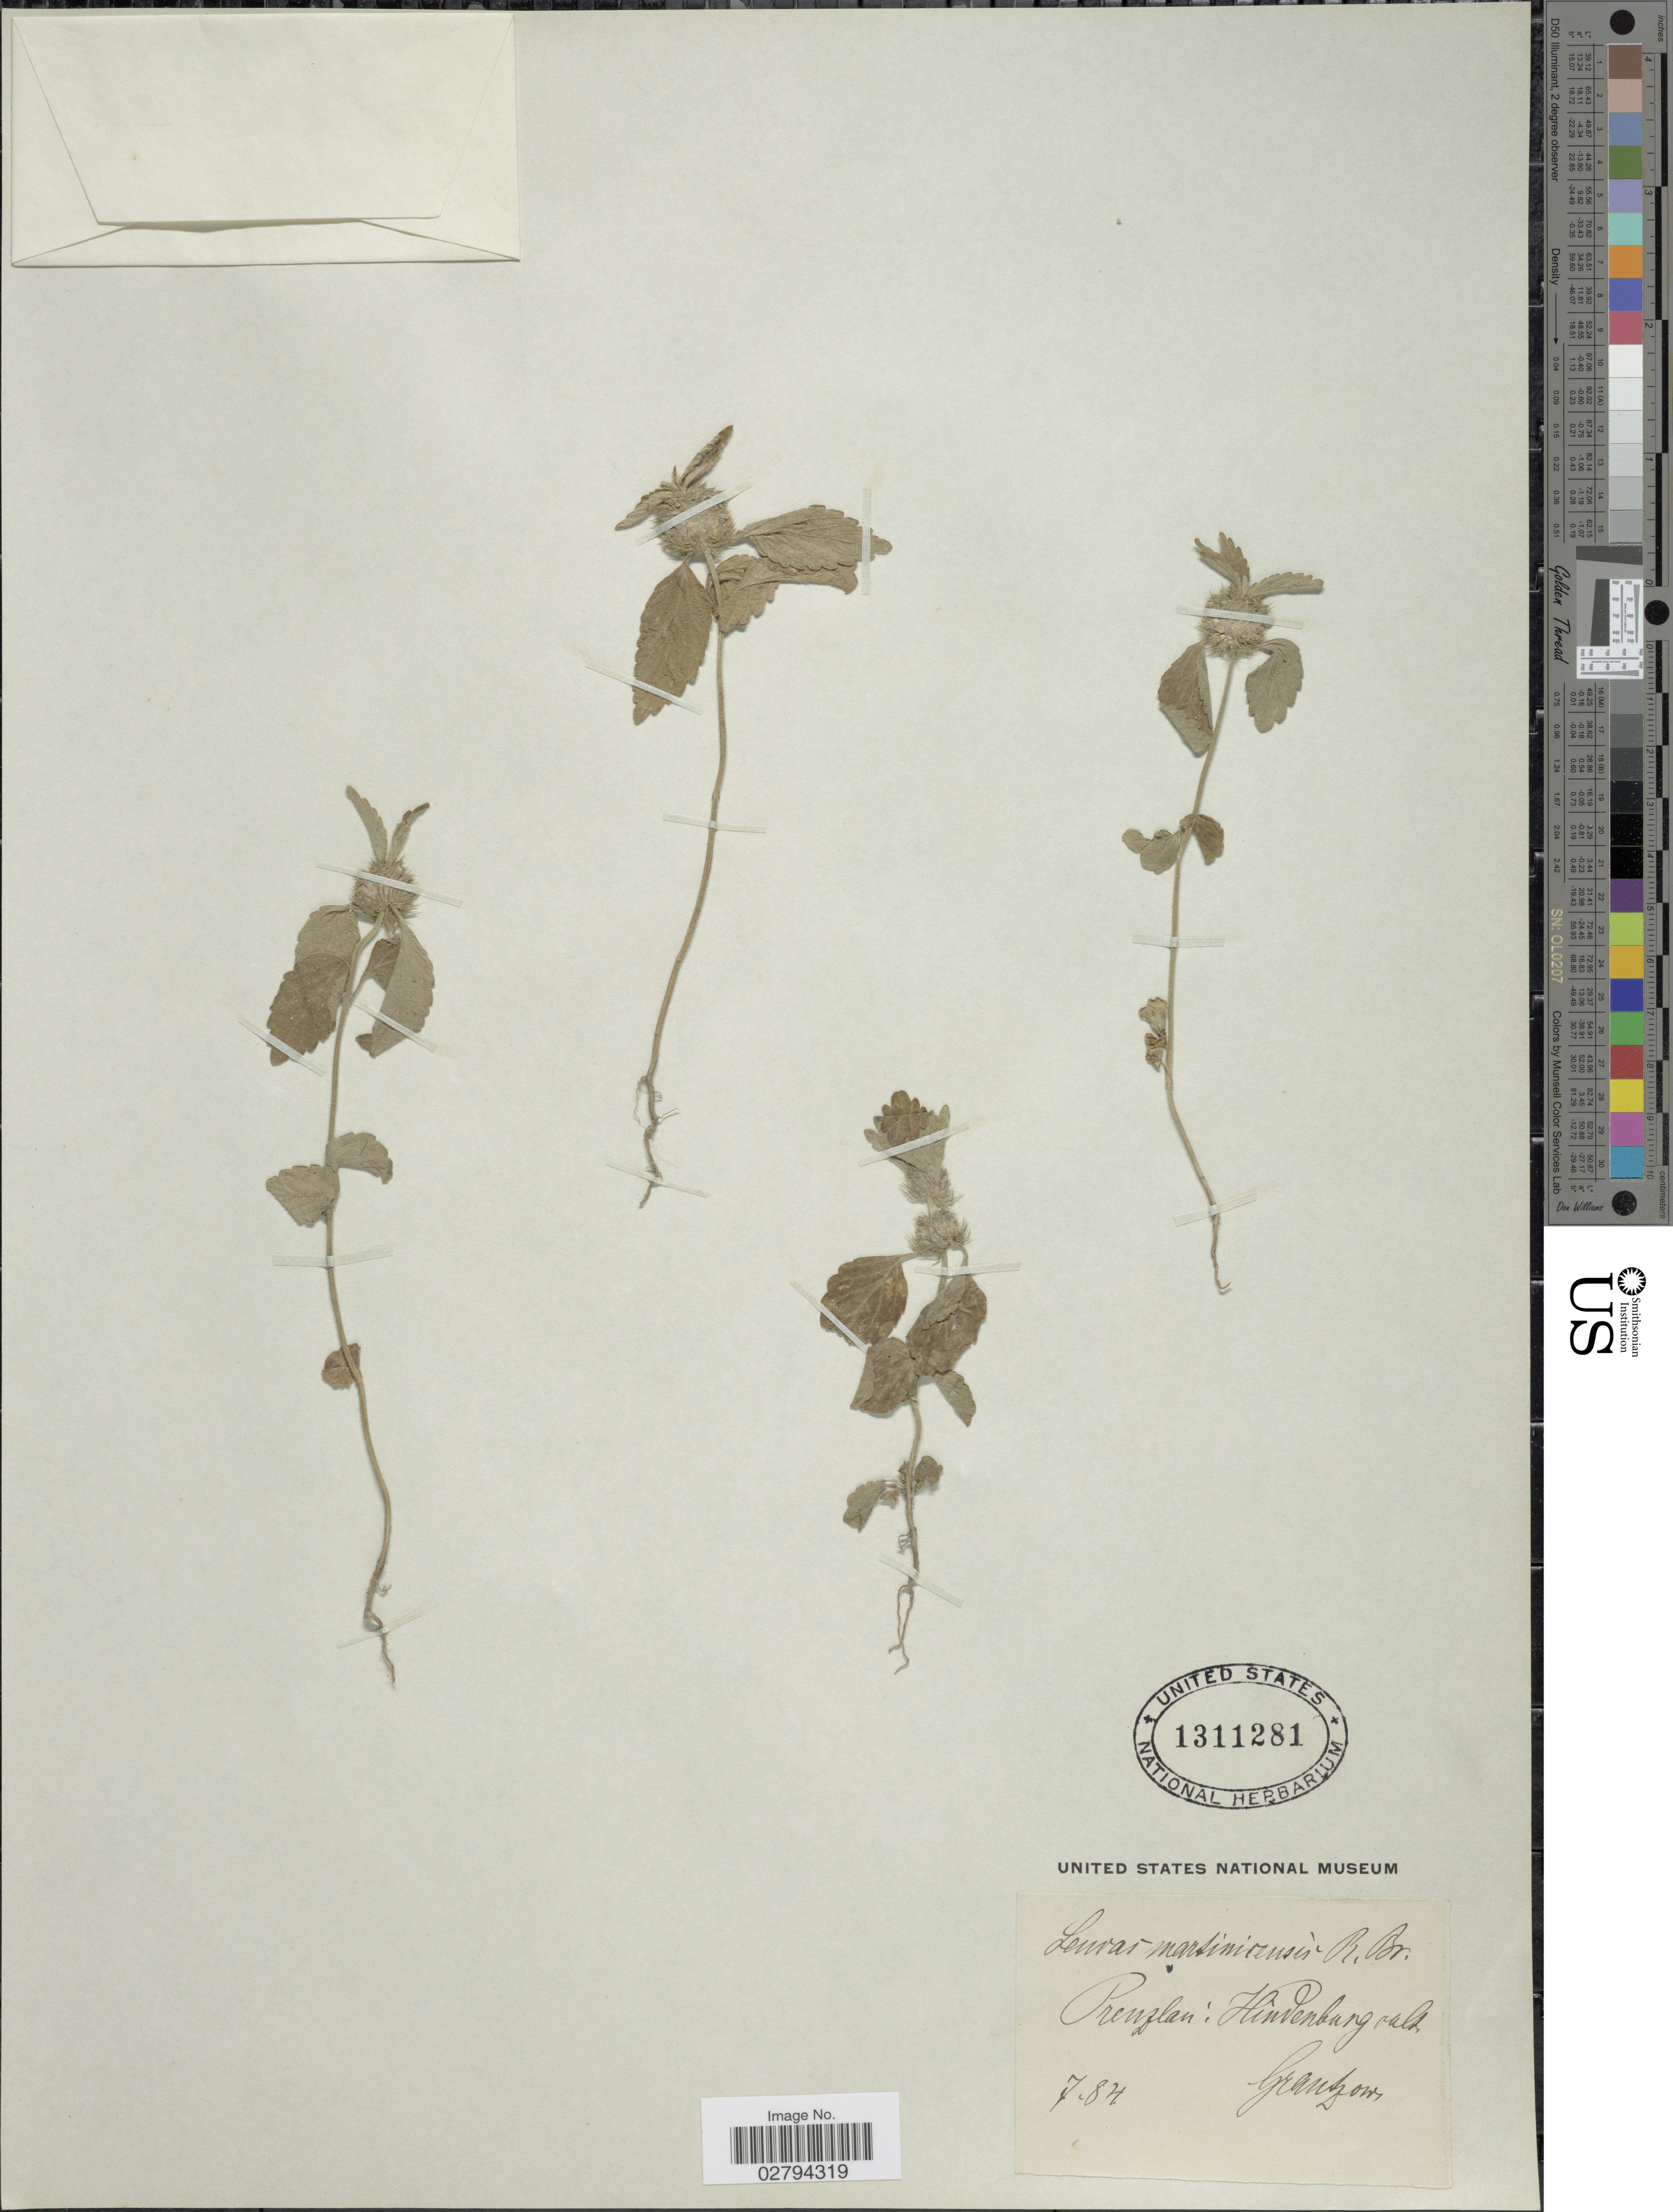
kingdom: Plantae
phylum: Tracheophyta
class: Magnoliopsida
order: Lamiales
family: Lamiaceae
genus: Leucas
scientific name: Leucas martinicensis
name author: (Jacq.) R. Br.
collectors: Grantzow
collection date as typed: Transcribed d/m/y: /7/84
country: Germany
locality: Prenzlau: Hindenburg vald [interpreted].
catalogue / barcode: US 1311281